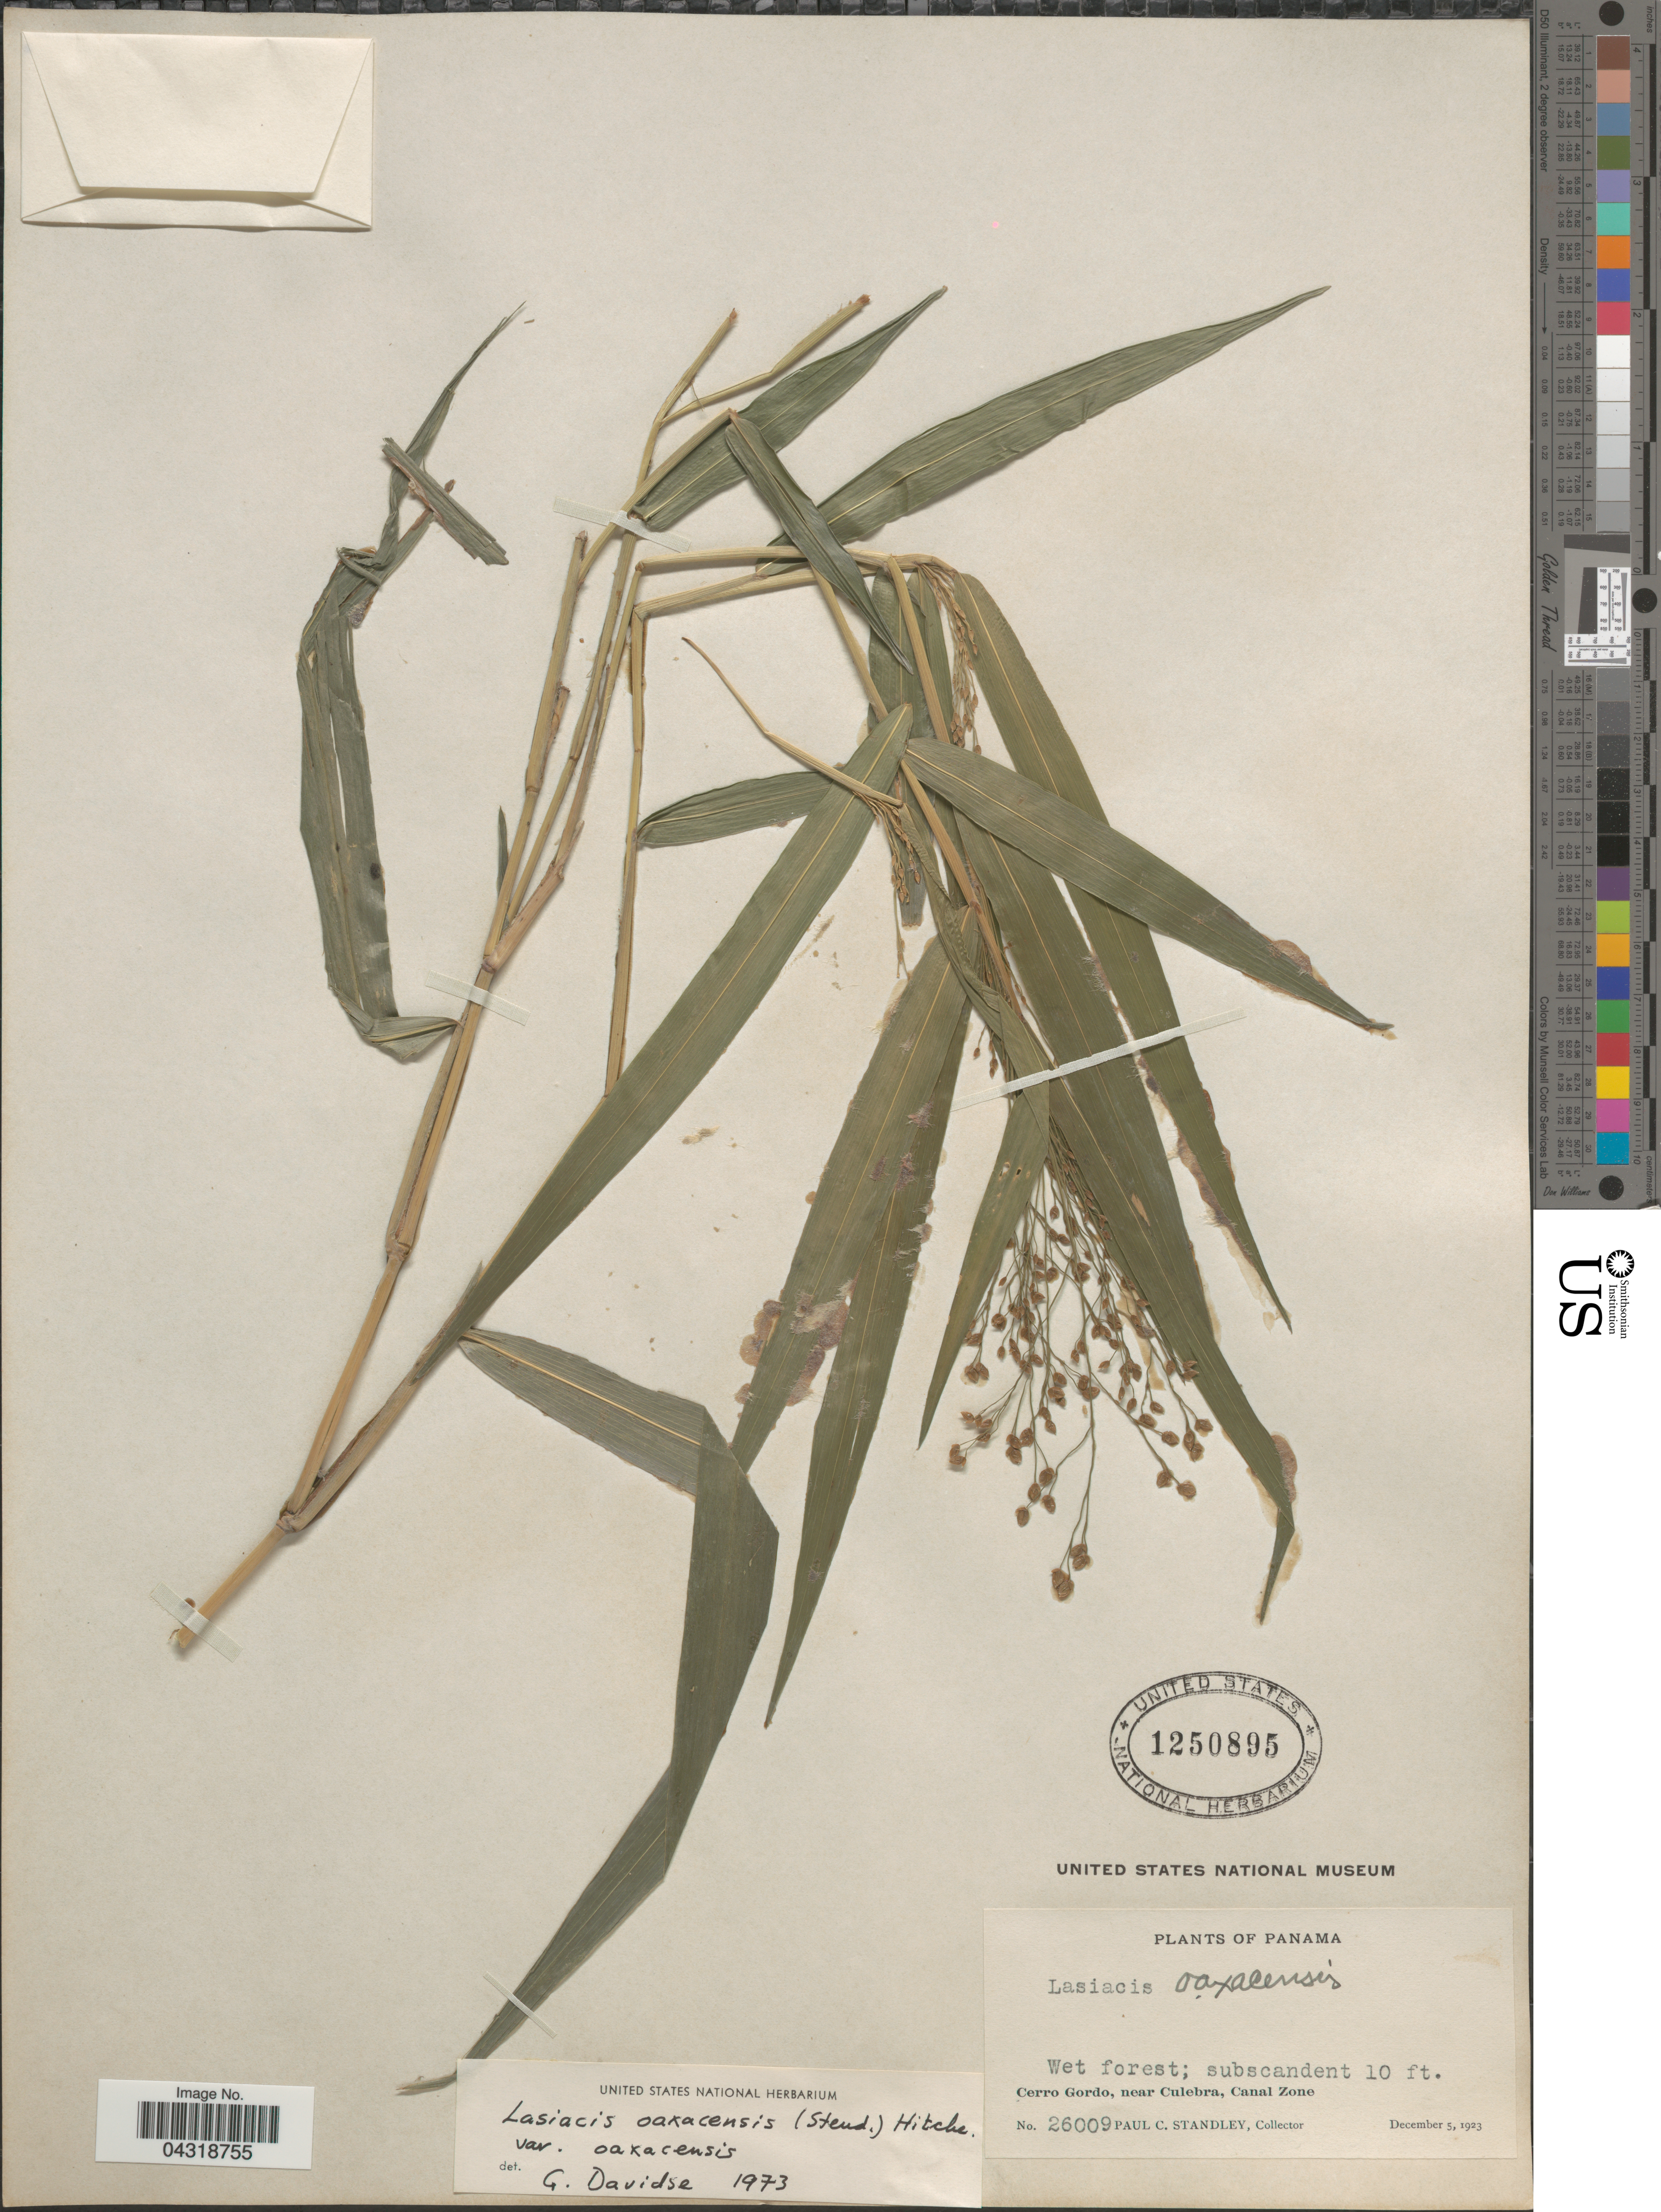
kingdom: Plantae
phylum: Tracheophyta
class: Liliopsida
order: Poales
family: Poaceae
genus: Lasiacis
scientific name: Lasiacis oaxacensis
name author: (Steud.) Hitchc.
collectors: P. C. Standley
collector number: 26009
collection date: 1923-12-05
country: Panama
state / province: Colón / Panamá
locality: Cerro Gordo, near Culebra, Canal Zone.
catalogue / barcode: US 1250895